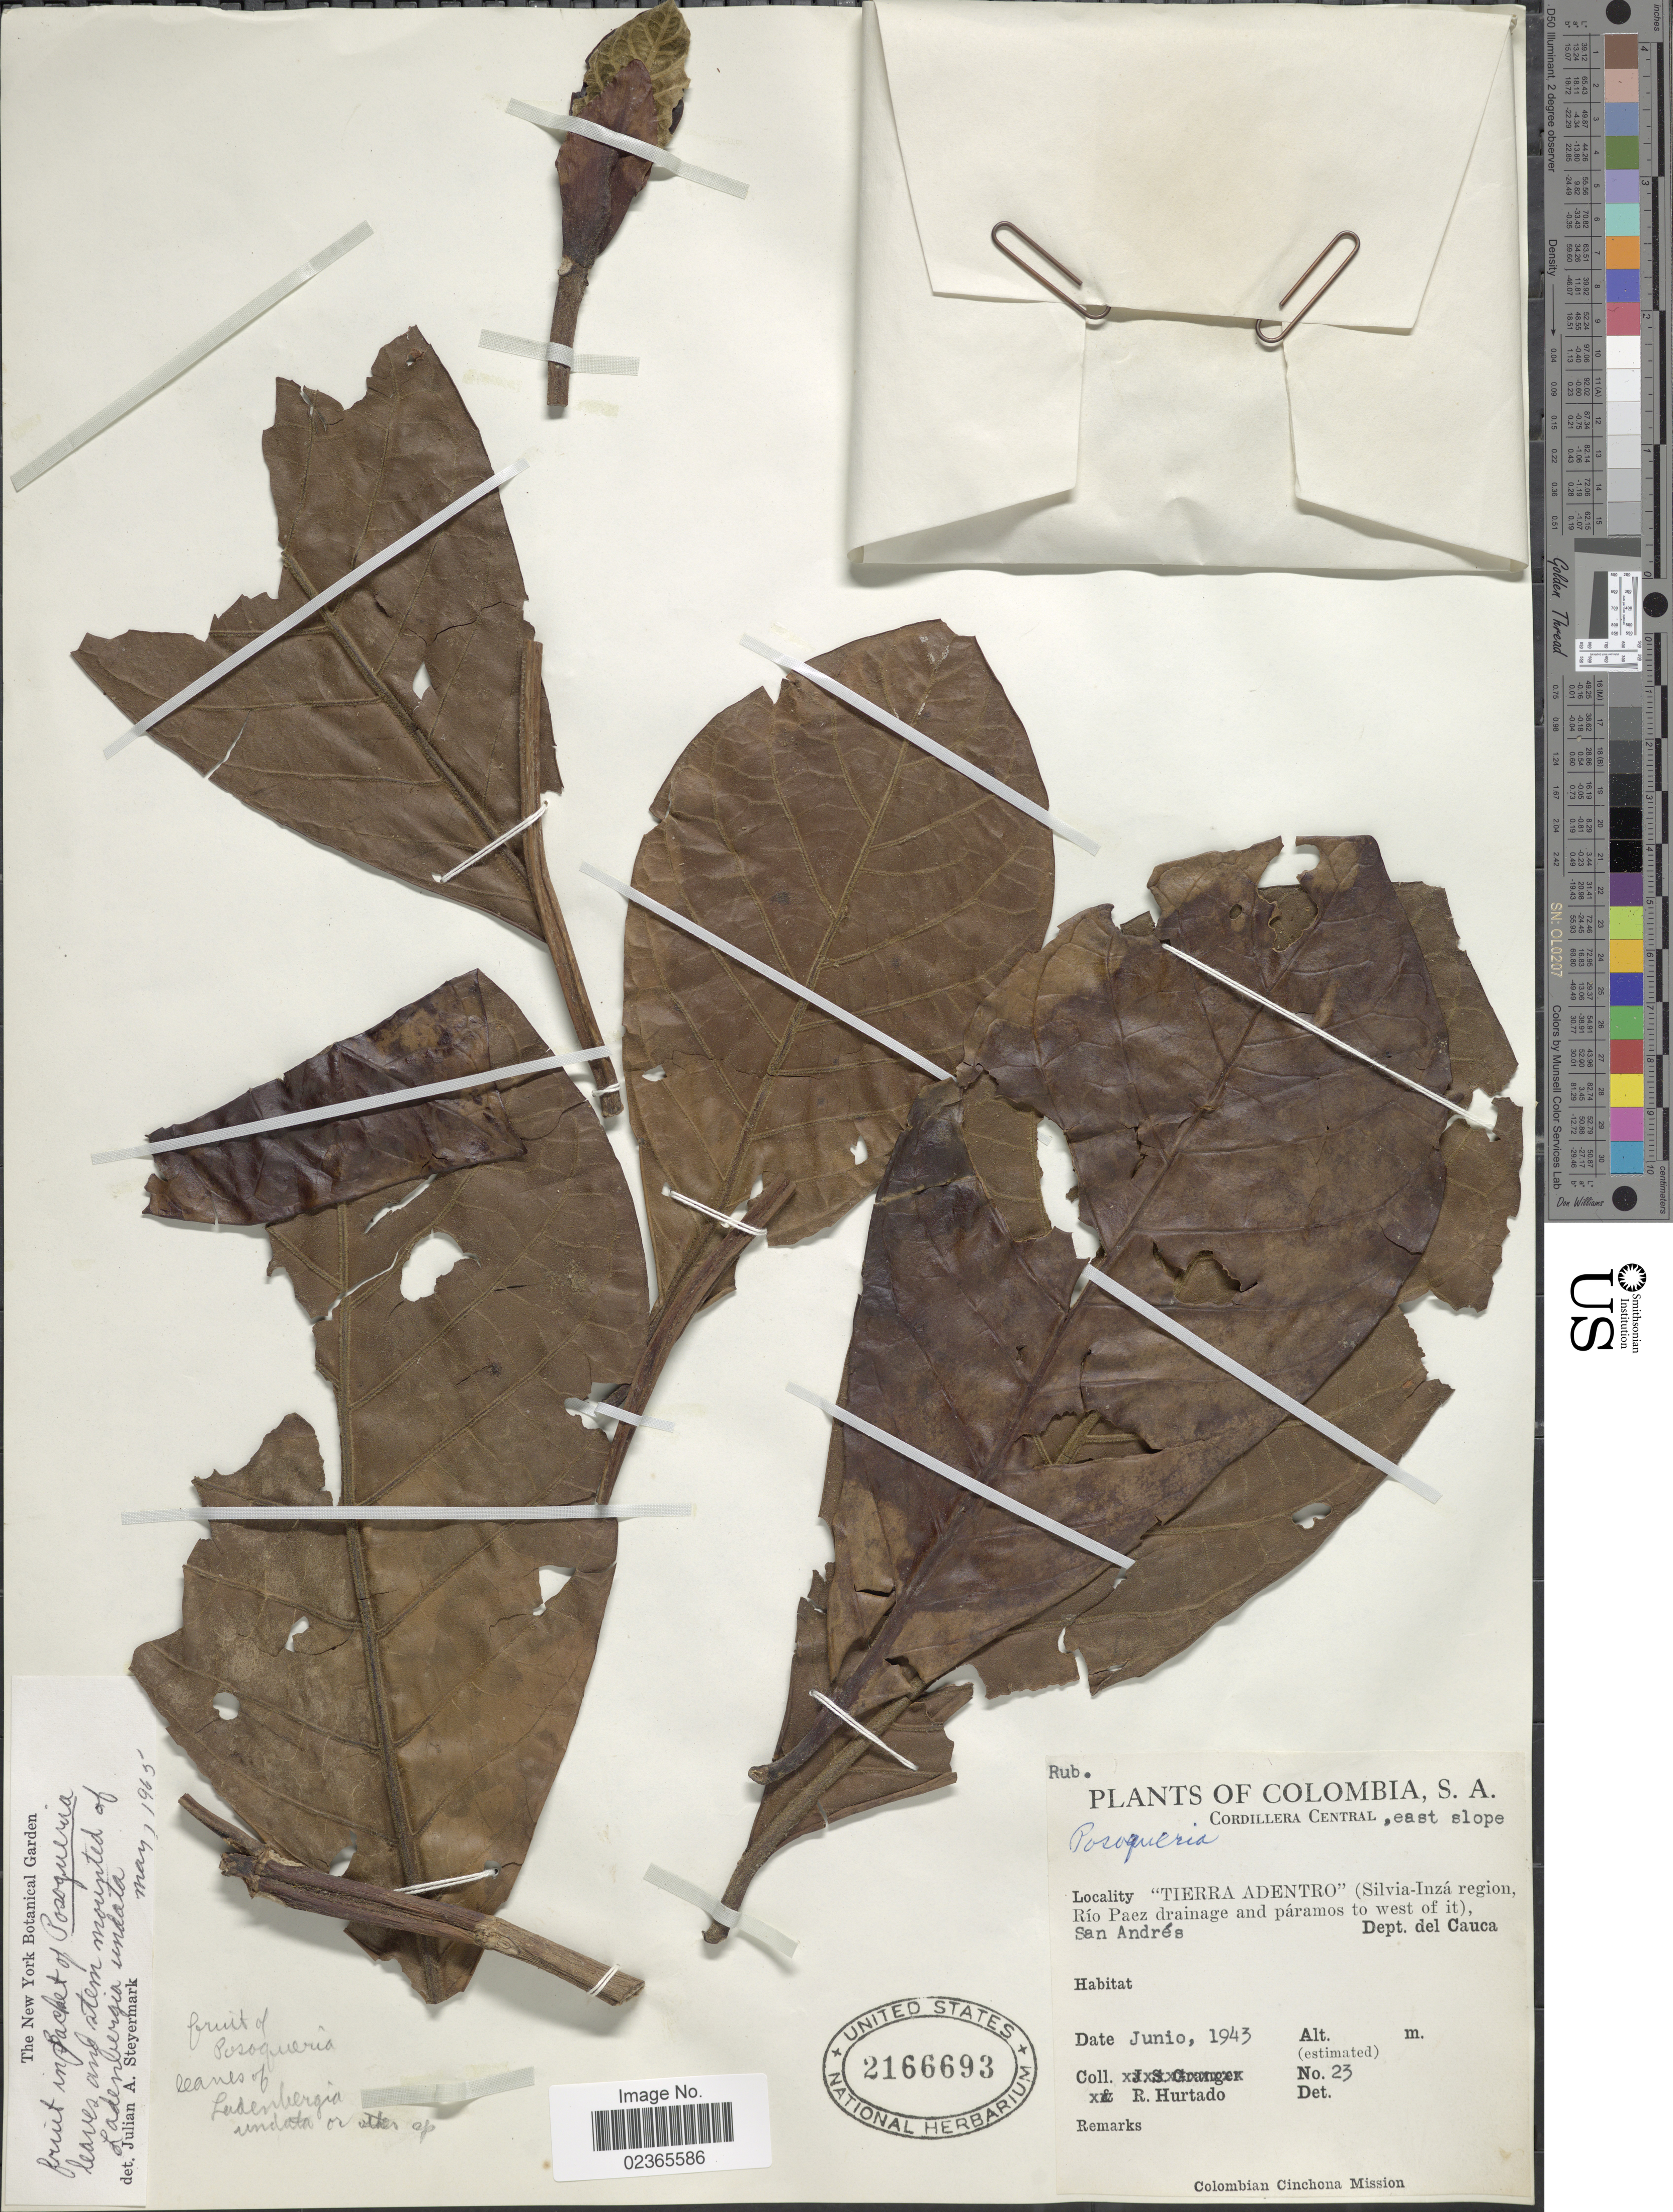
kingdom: Plantae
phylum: Tracheophyta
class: Magnoliopsida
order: Gentianales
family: Rubiaceae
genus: Ladenbergia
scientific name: Ladenbergia undata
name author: Klotzsch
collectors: R. Hurtado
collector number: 23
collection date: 1943-06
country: Colombia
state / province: Cauca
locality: Tierra Adentro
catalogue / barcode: US 2166693